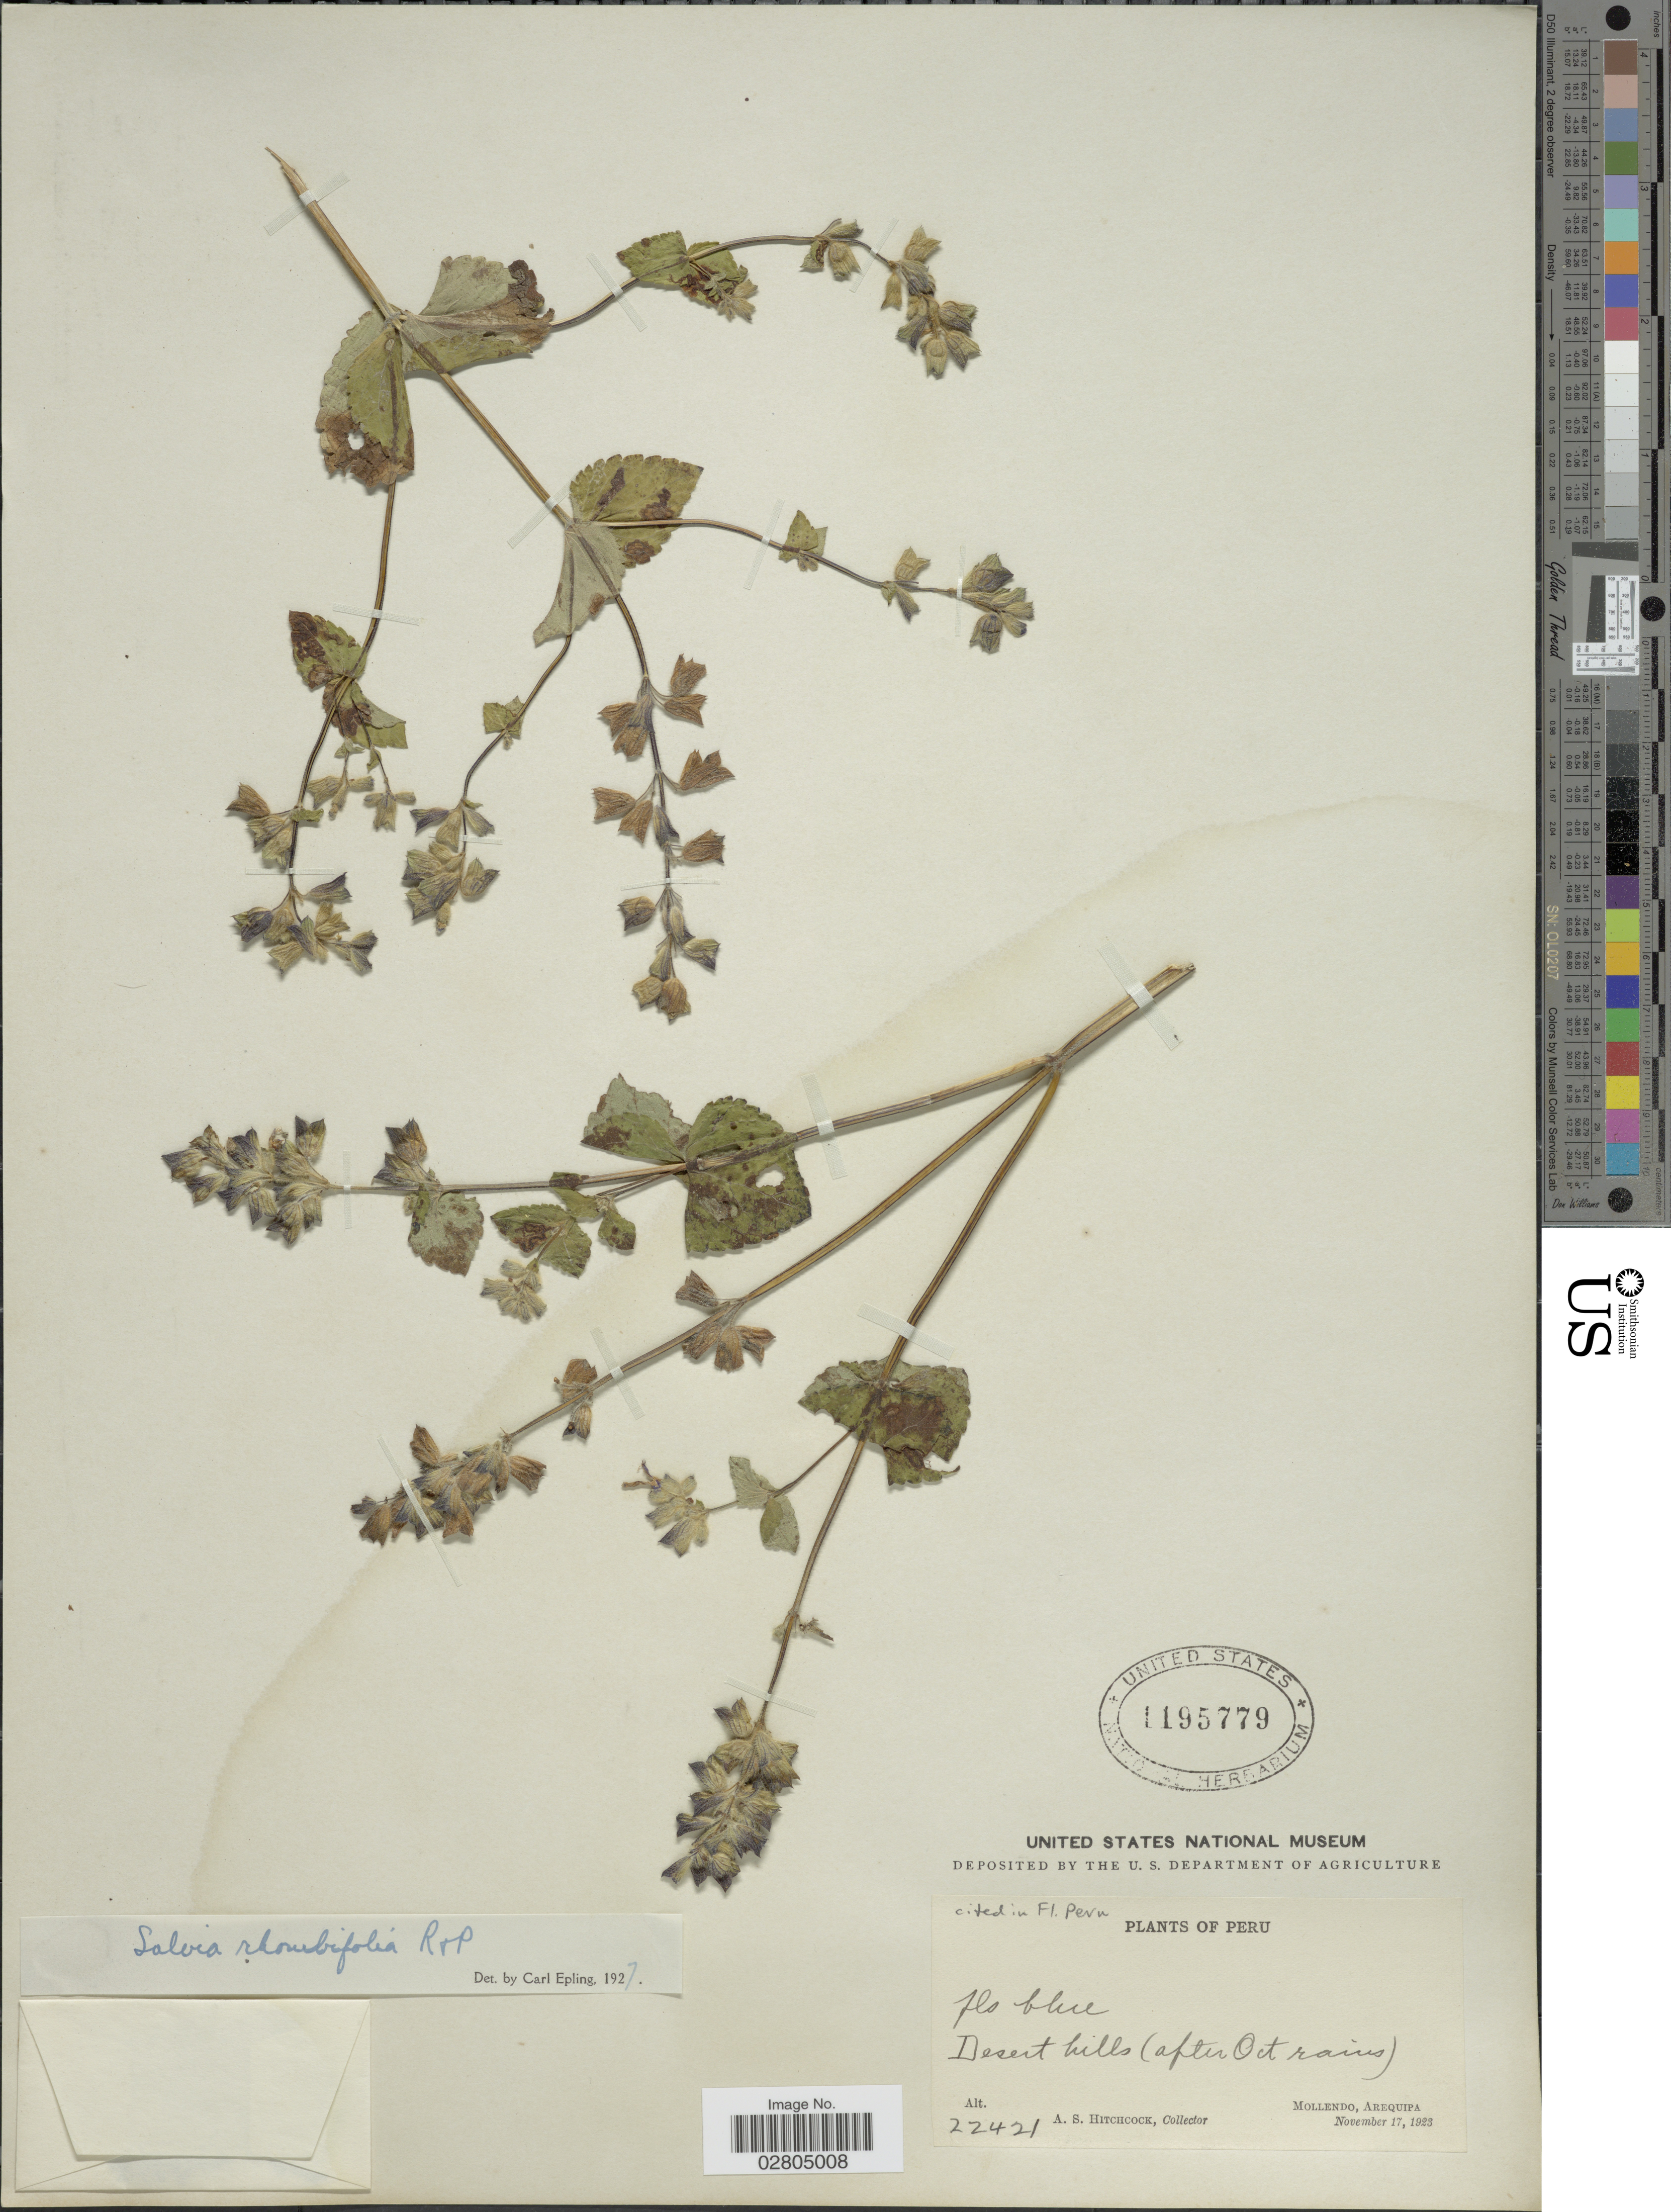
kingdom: Plantae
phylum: Tracheophyta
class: Magnoliopsida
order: Lamiales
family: Lamiaceae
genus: Salvia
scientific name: Salvia rhombifolia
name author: Ruiz & Pav.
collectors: A. S. Hitchcock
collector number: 22421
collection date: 1923-11-17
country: Peru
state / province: Arequipa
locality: Desert hills (after Oct rains), Mollendo.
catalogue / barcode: US 1195779